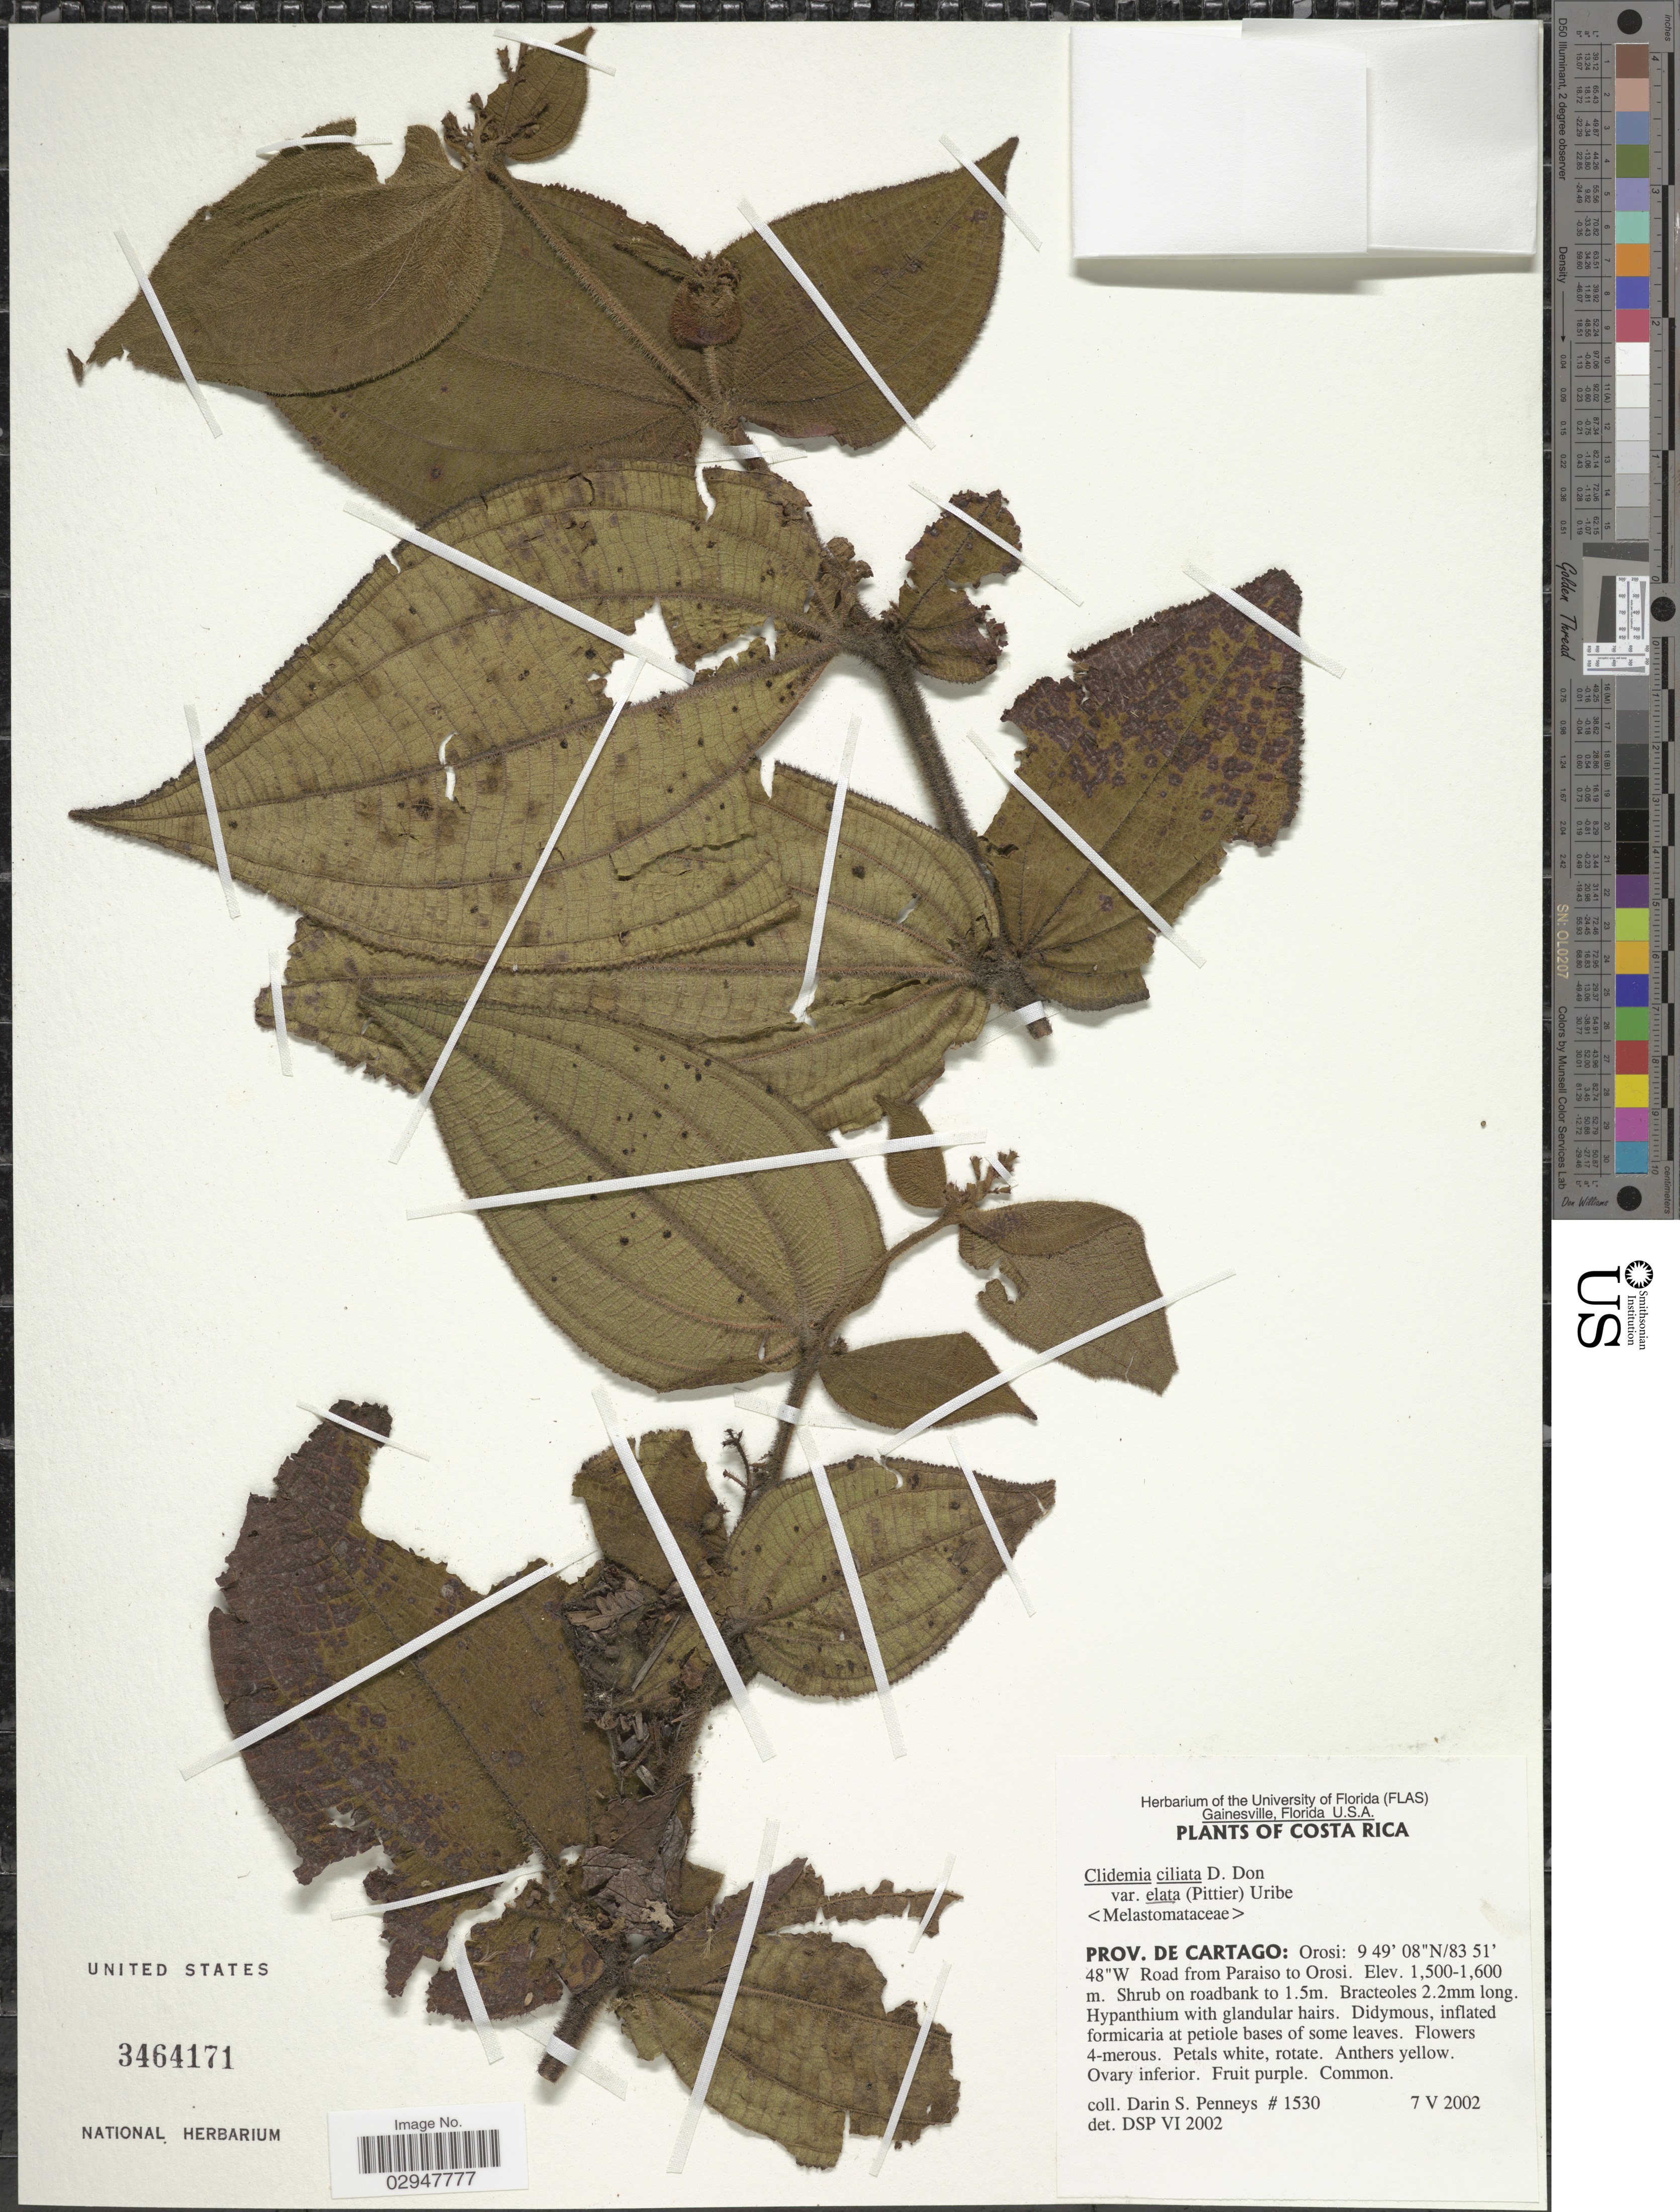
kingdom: Plantae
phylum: Tracheophyta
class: Magnoliopsida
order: Myrtales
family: Melastomataceae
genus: Clidemia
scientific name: Clidemia elata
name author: Pittier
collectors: D. S. Penneys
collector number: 1530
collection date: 2002-05-07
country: Costa Rica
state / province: Cartago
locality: Orosi, Road from Paraiso to Orosi.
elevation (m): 1500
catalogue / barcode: US 3464171